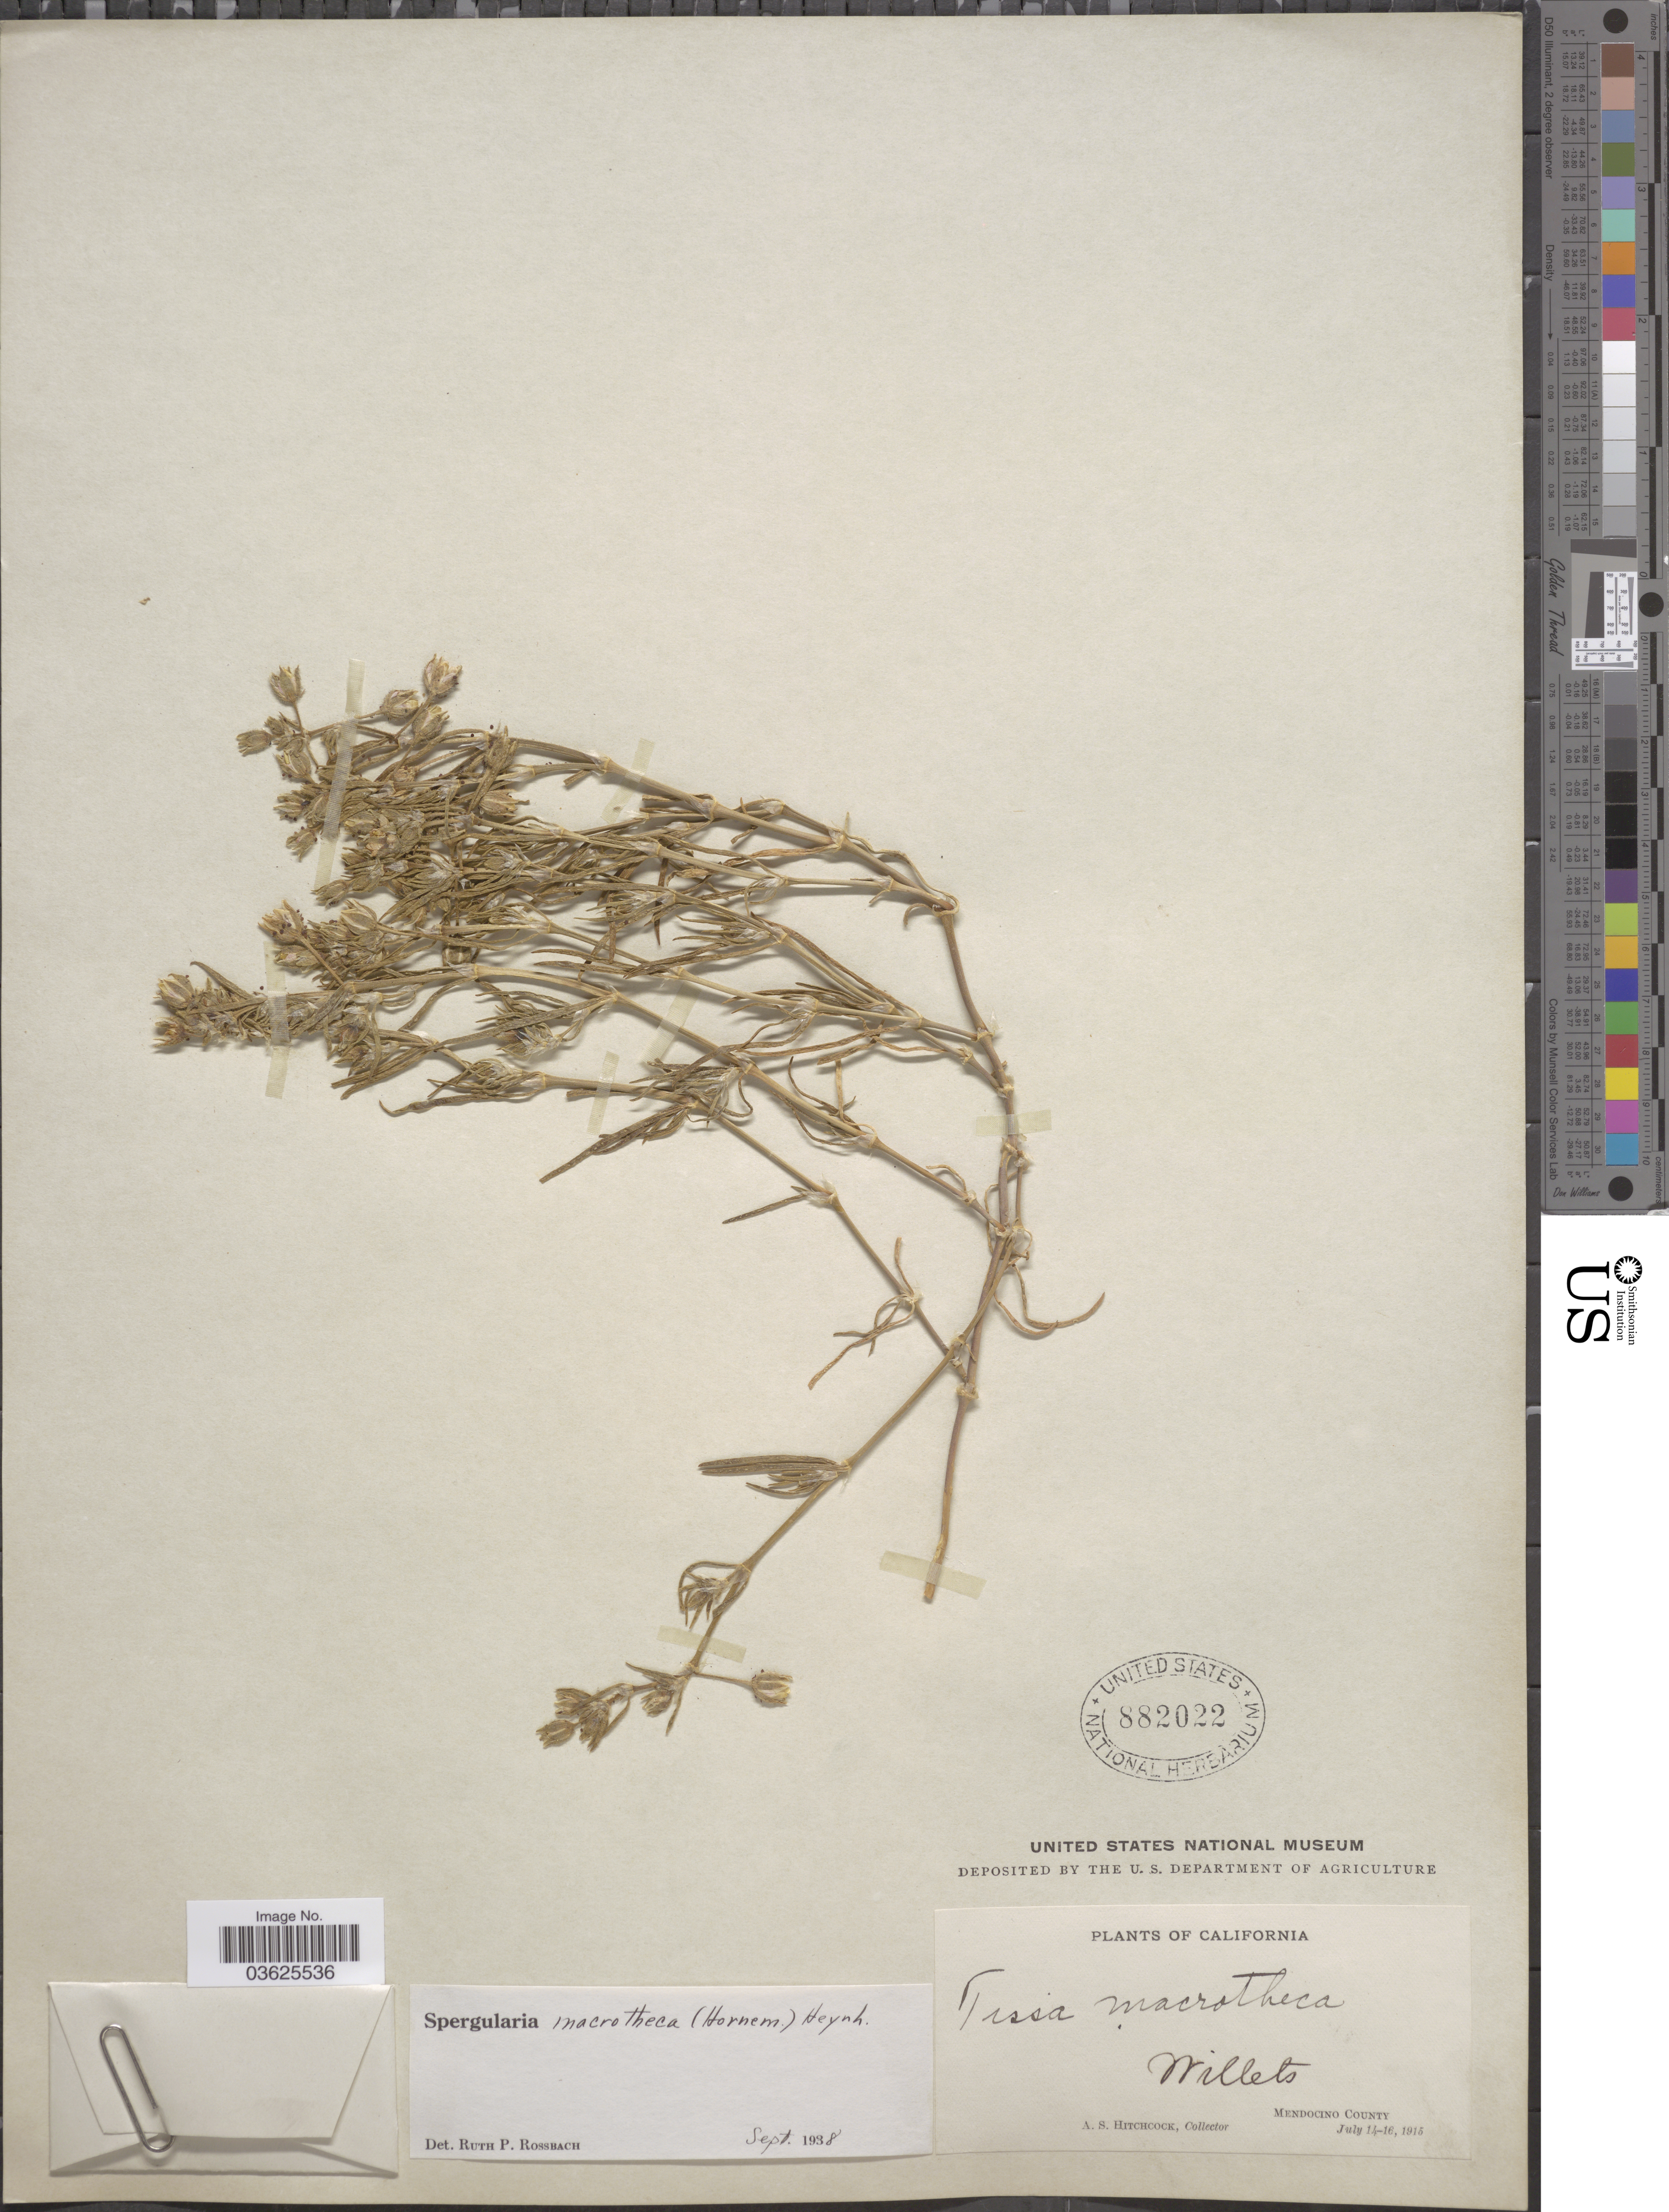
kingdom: Plantae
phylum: Tracheophyta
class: Magnoliopsida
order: Caryophyllales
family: Caryophyllaceae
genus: Spergularia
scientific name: Spergularia macrotheca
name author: (Hornem.) Heynh.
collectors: A. S. Hitchcock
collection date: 1915-07-14/1915-07-16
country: United States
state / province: California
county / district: Mendocino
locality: Willets. Mendocino County.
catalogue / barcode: US 882022